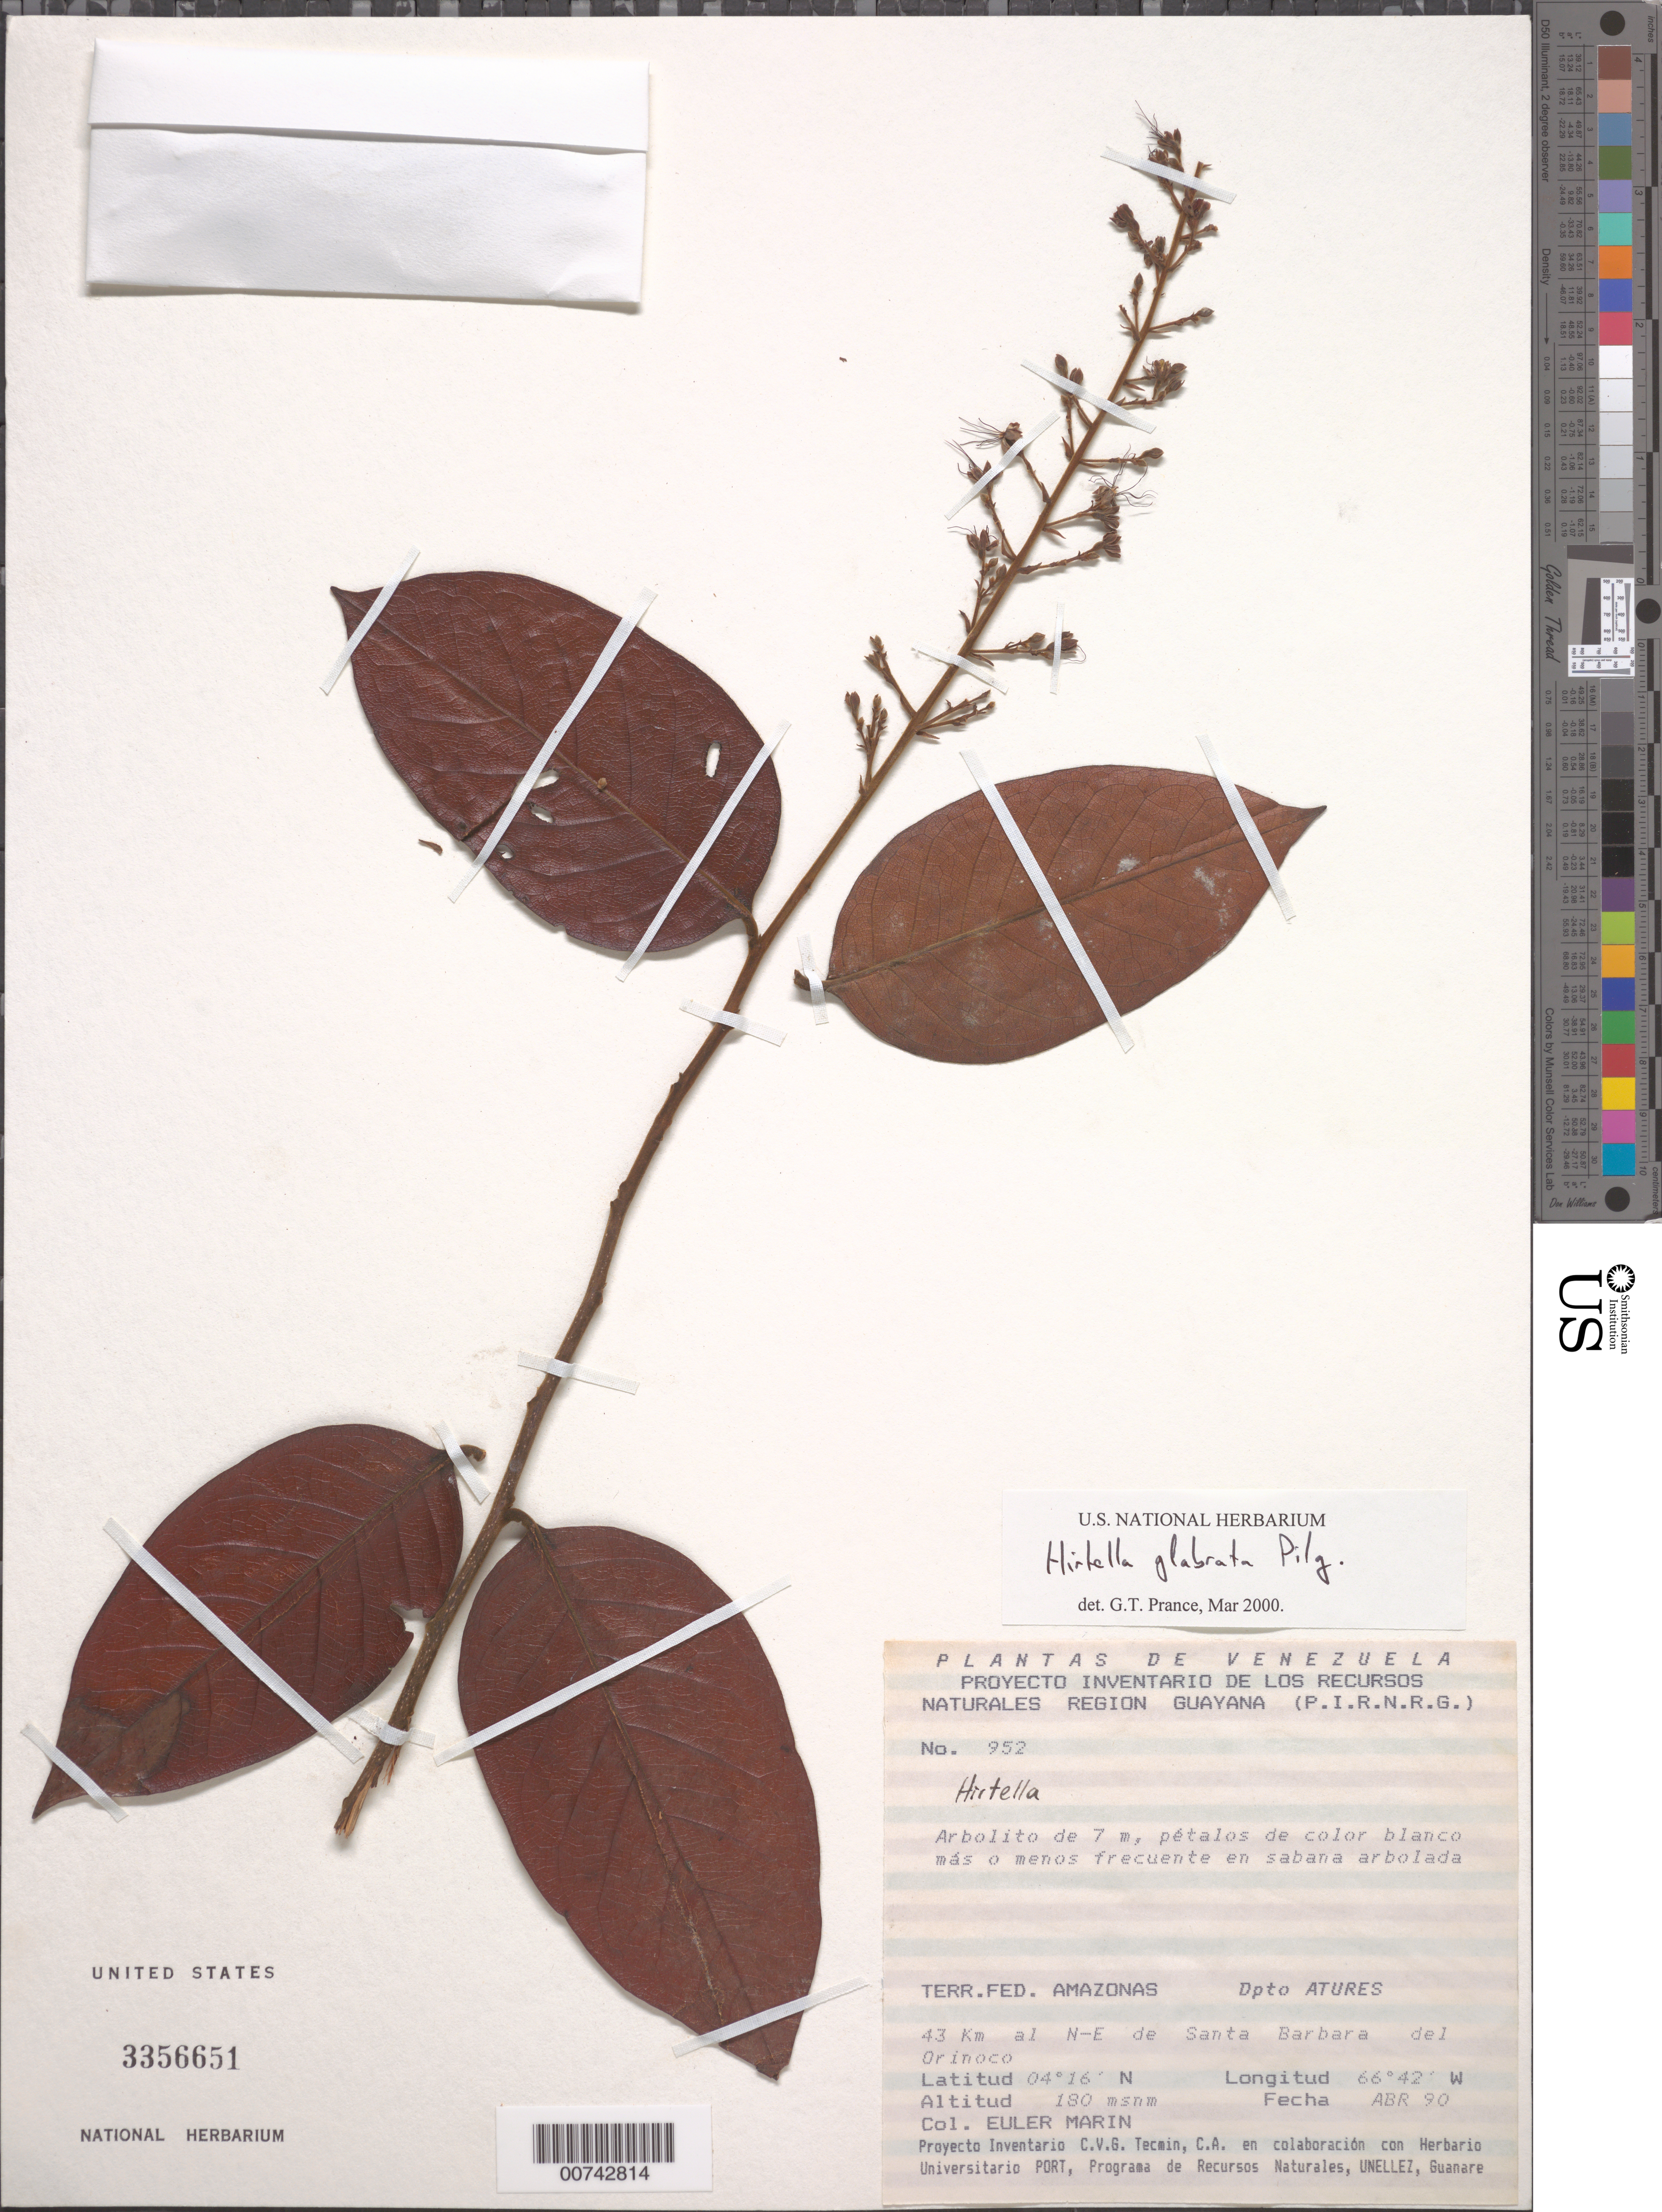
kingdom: Plantae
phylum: Tracheophyta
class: Magnoliopsida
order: Malpighiales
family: Chrysobalanaceae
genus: Hirtella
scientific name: Hirtella glabrata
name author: Pilg.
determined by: Prance, G. T.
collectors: E. Marin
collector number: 952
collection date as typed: Apr-90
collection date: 1990-04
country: Venezuela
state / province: Amazonas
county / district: Atures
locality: Santa Barbara del Orinoco, 43 km al NE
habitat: Sabana arbolada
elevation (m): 180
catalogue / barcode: US 3356651